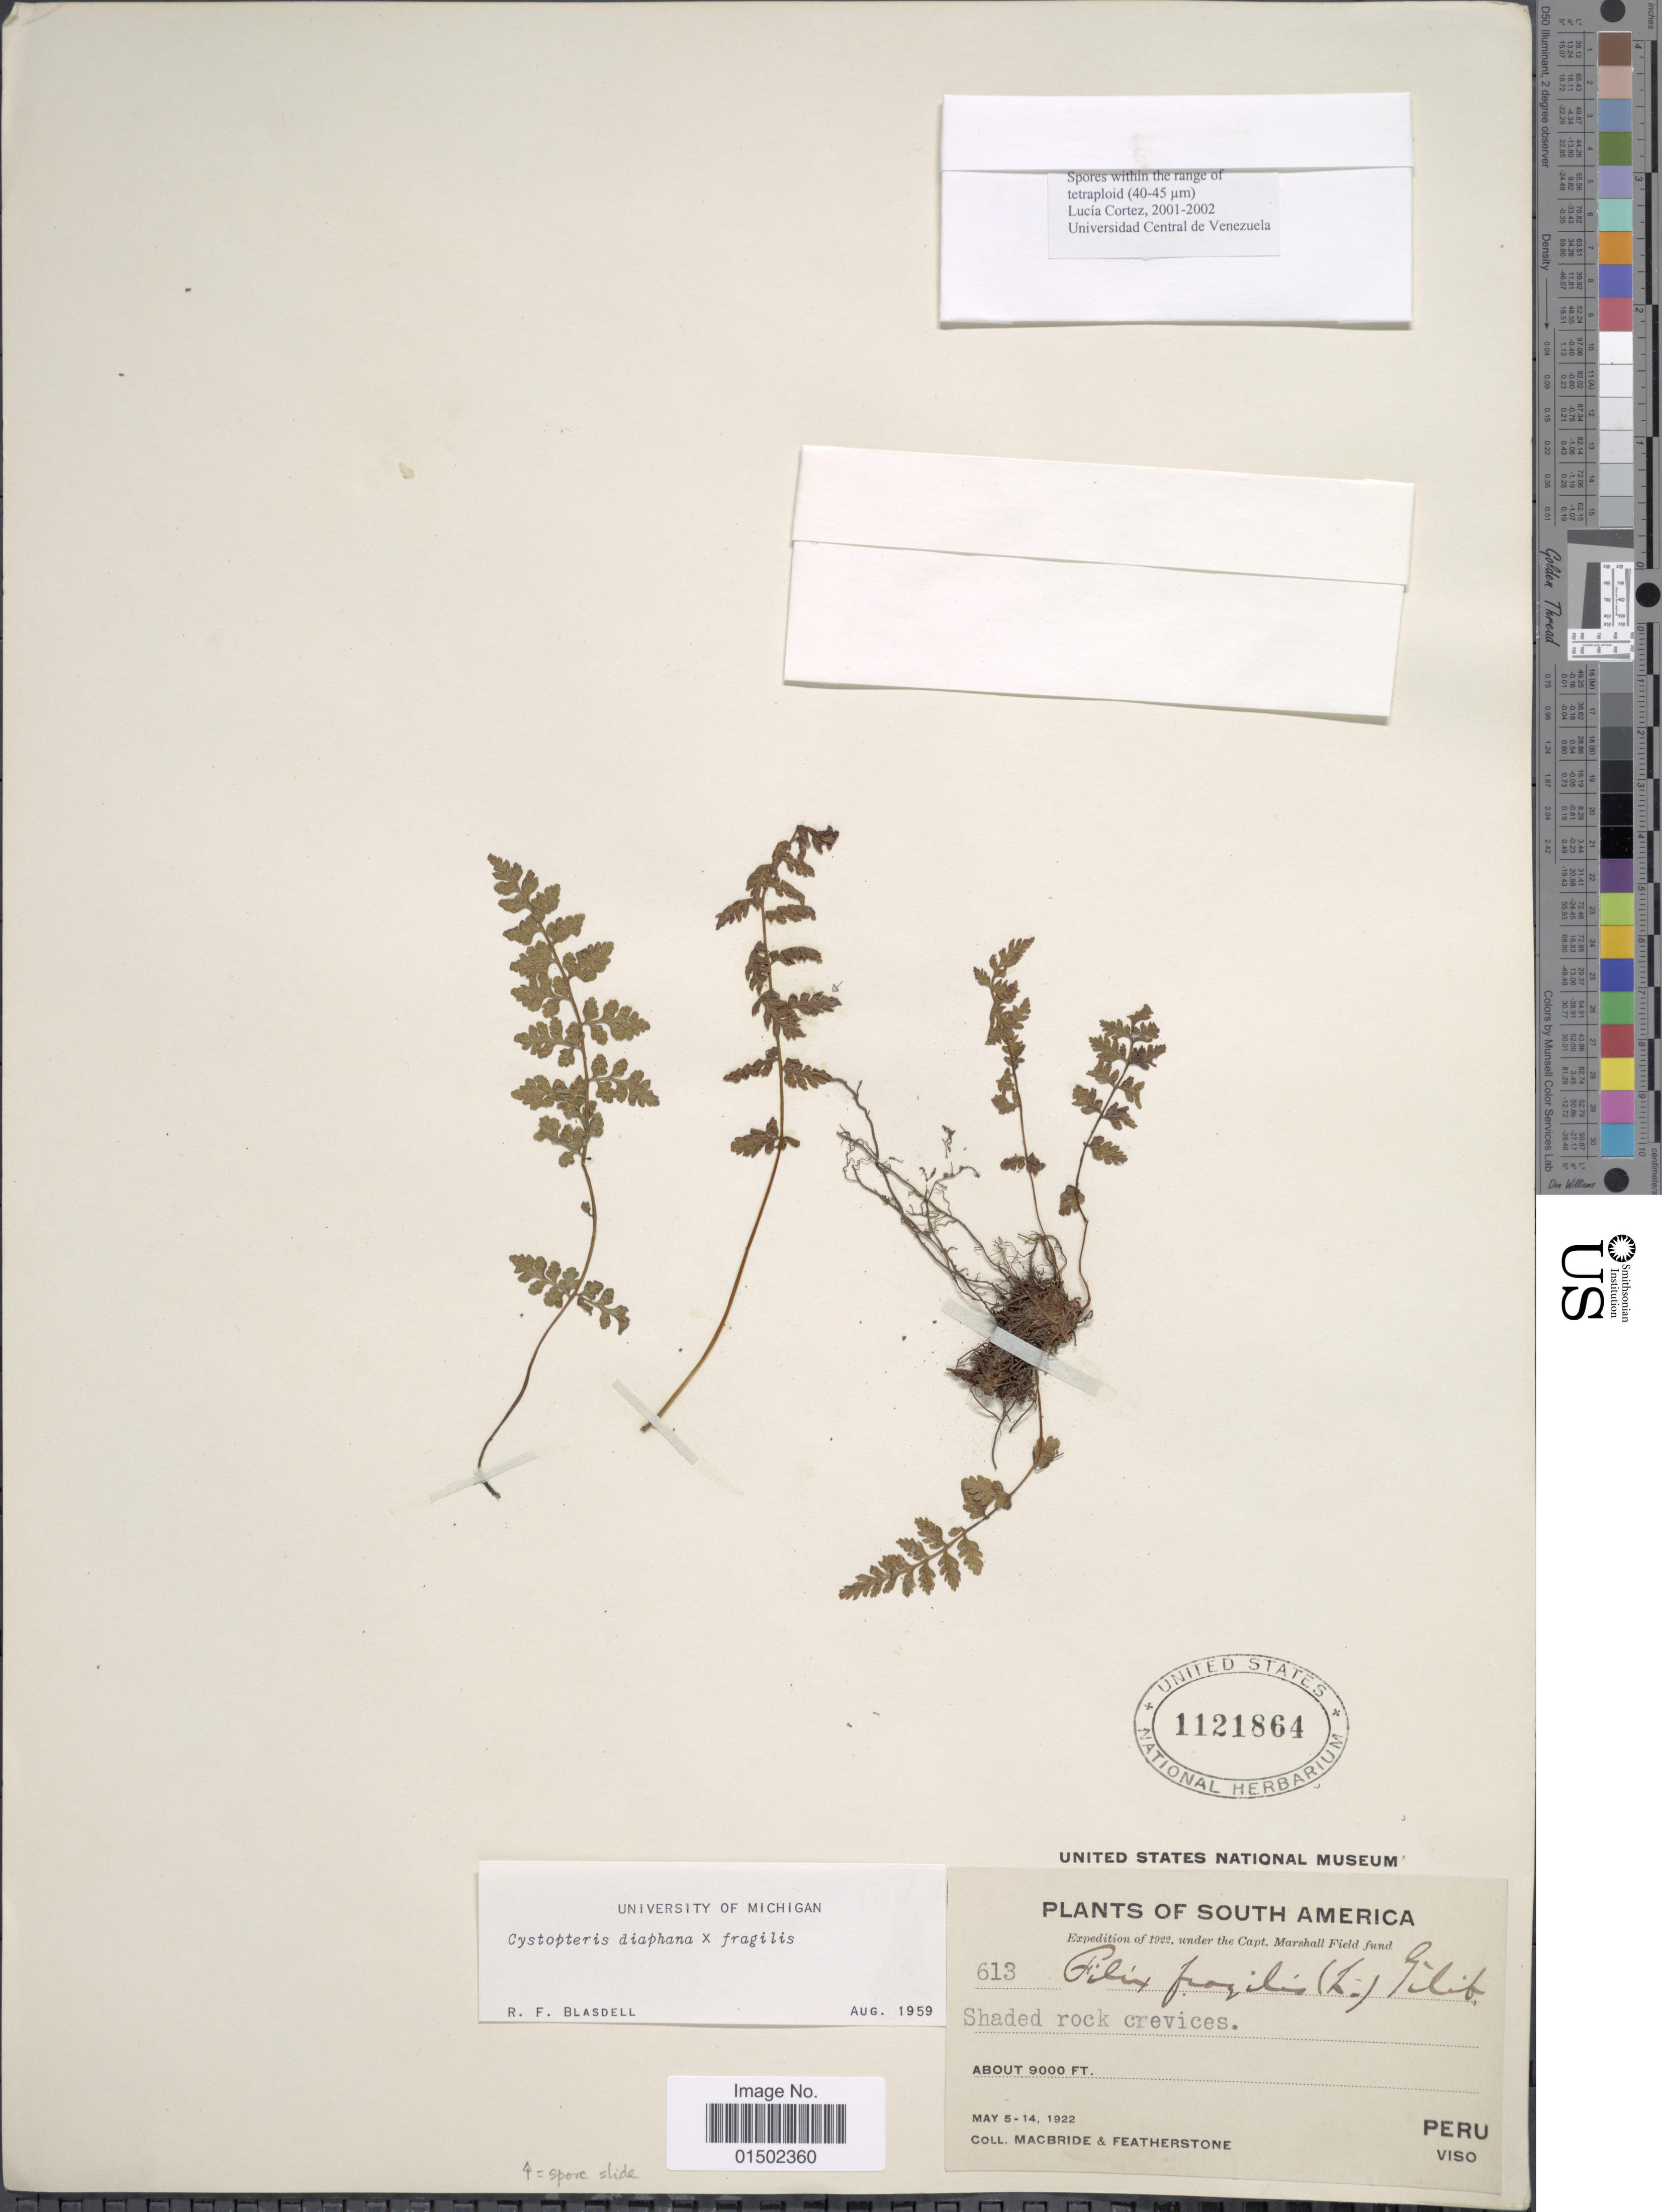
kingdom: Plantae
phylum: Tracheophyta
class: Polypodiopsida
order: Polypodiales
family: Cystopteridaceae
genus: Cystopteris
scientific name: Cystopteris diaphana x C. fragilis (L.) Bernh.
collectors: Macbride, -- & -. Featherstone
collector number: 613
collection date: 1922-05-05/1922-05-14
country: Peru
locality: Viso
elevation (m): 2743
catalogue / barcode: US 1121864